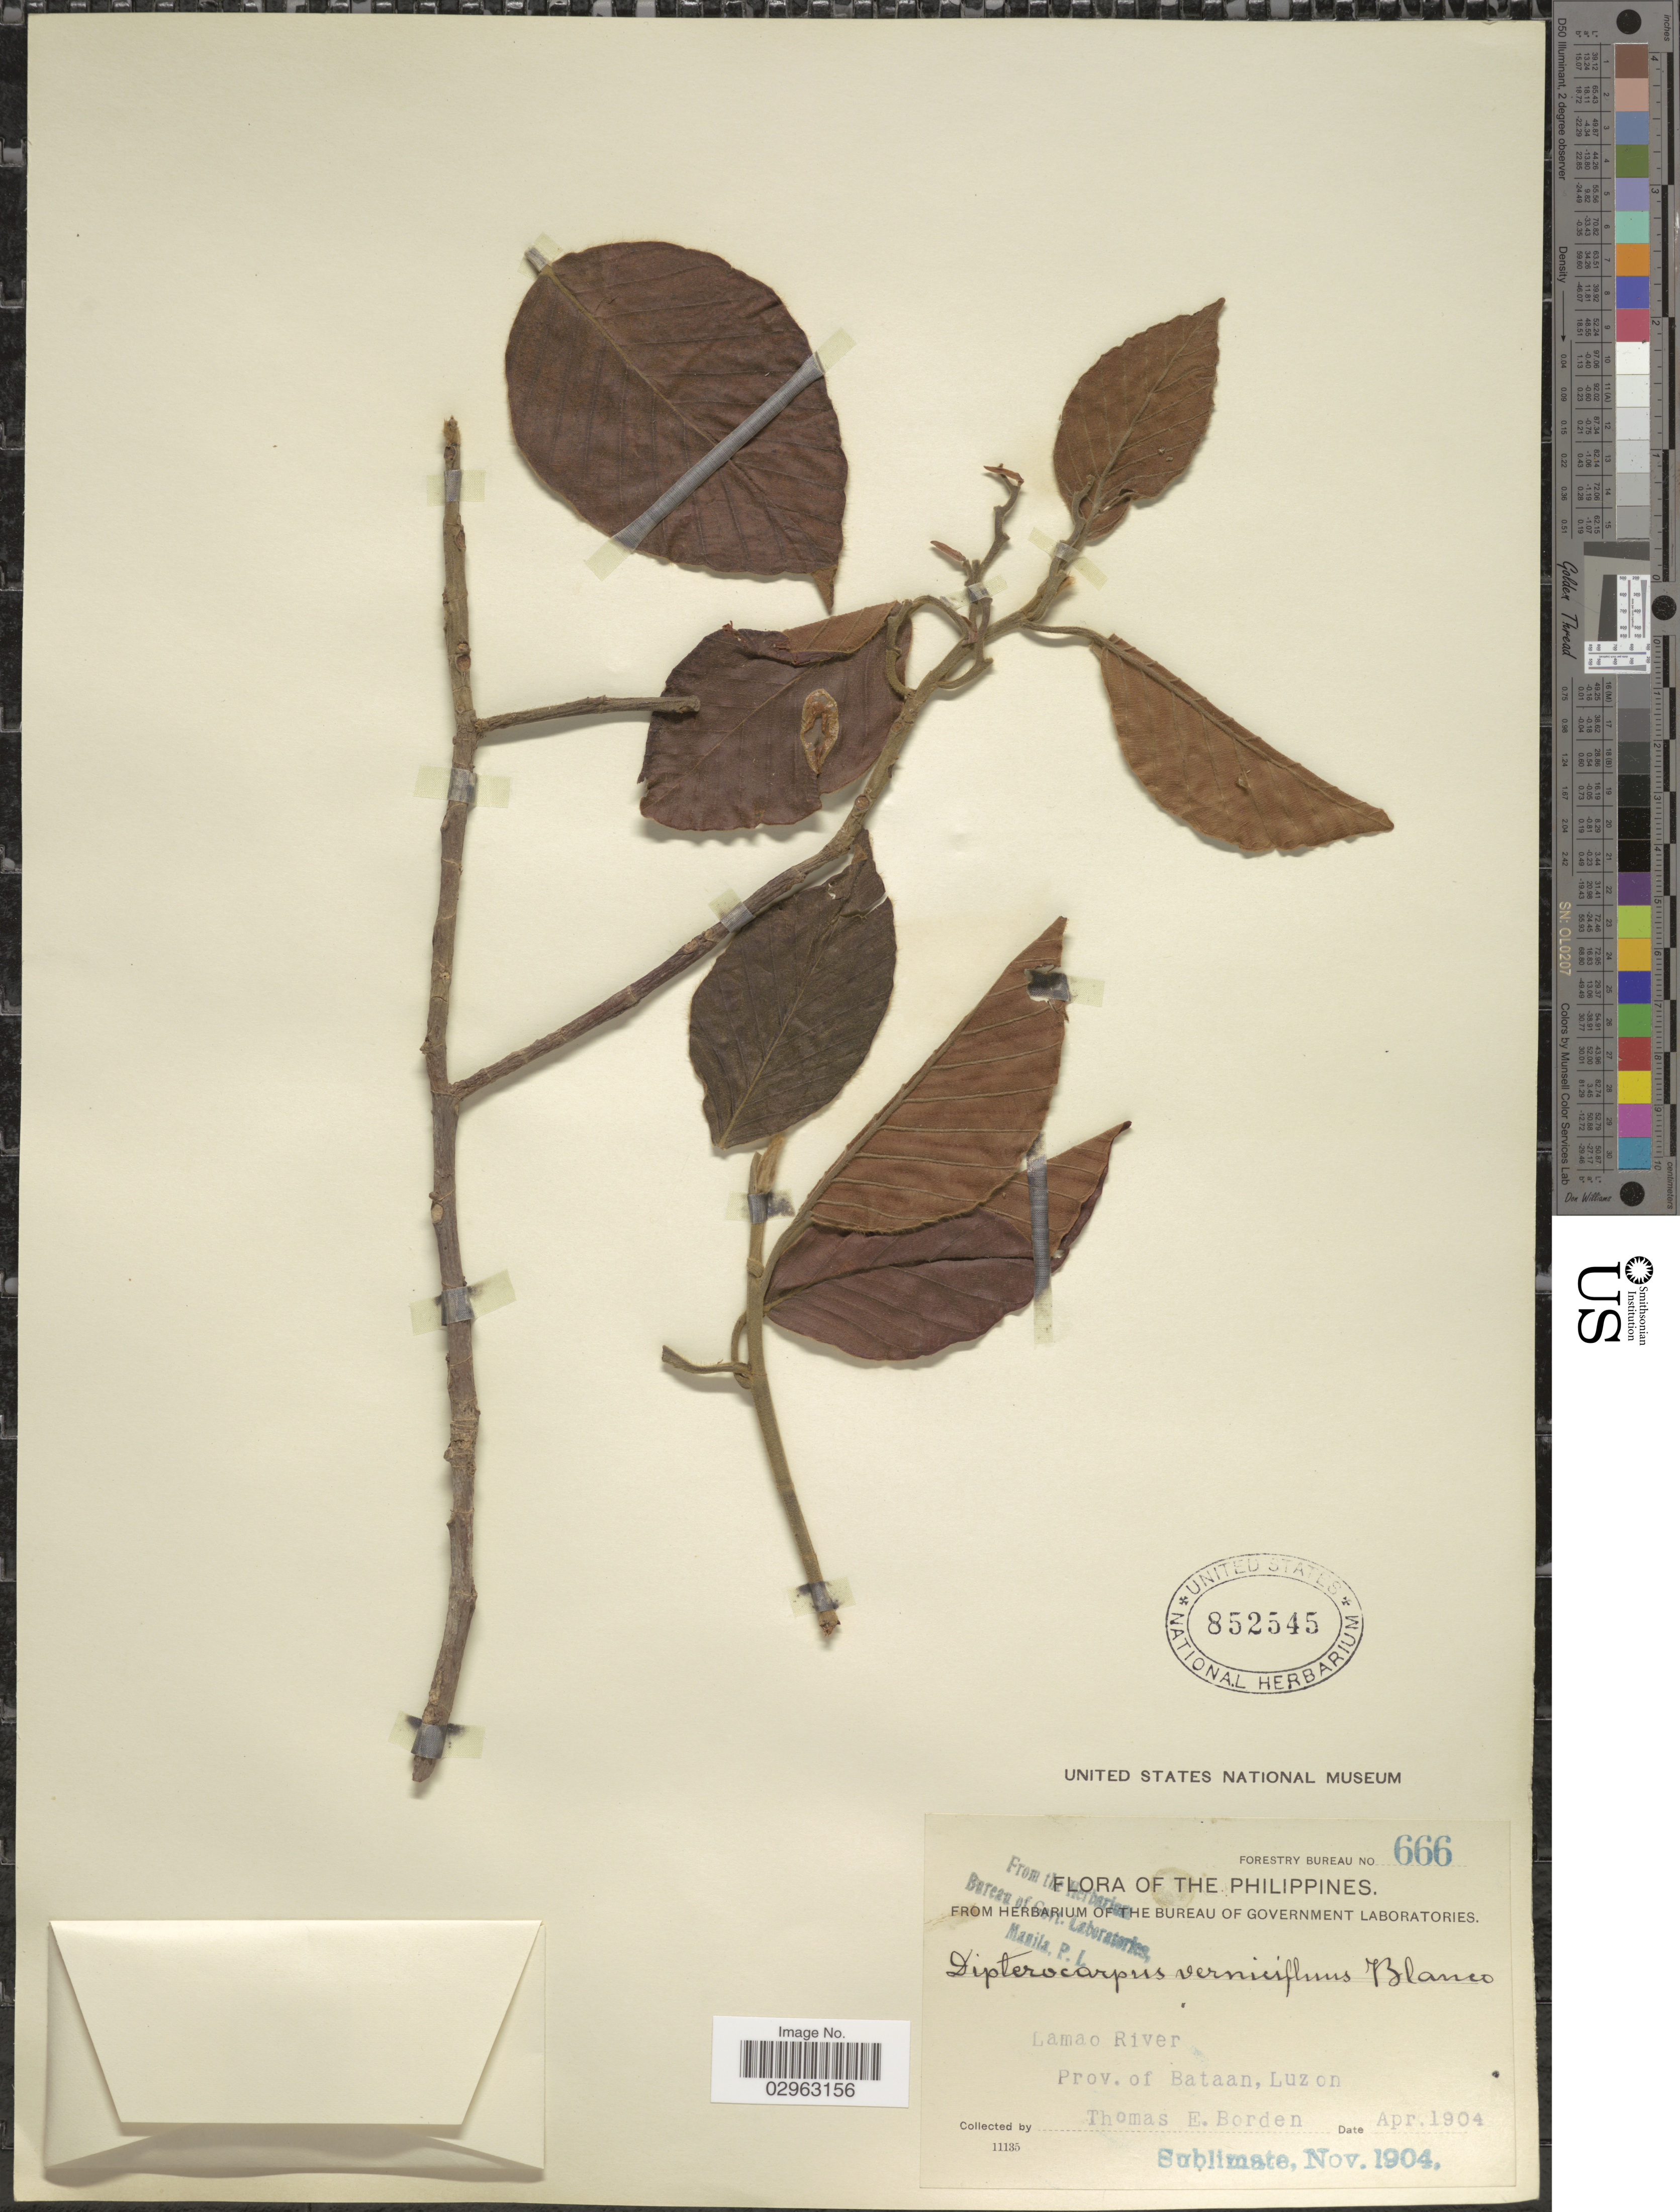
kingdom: Plantae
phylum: Tracheophyta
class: Magnoliopsida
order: Malvales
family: Dipterocarpaceae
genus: Dipterocarpus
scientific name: Dipterocarpus vernicifluus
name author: Blanco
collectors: T. E. Borden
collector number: Forestry Bureau 666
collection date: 1904-04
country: Philippines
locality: Lamao River, Prov. of Bataan, Luzon.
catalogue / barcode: US 852545